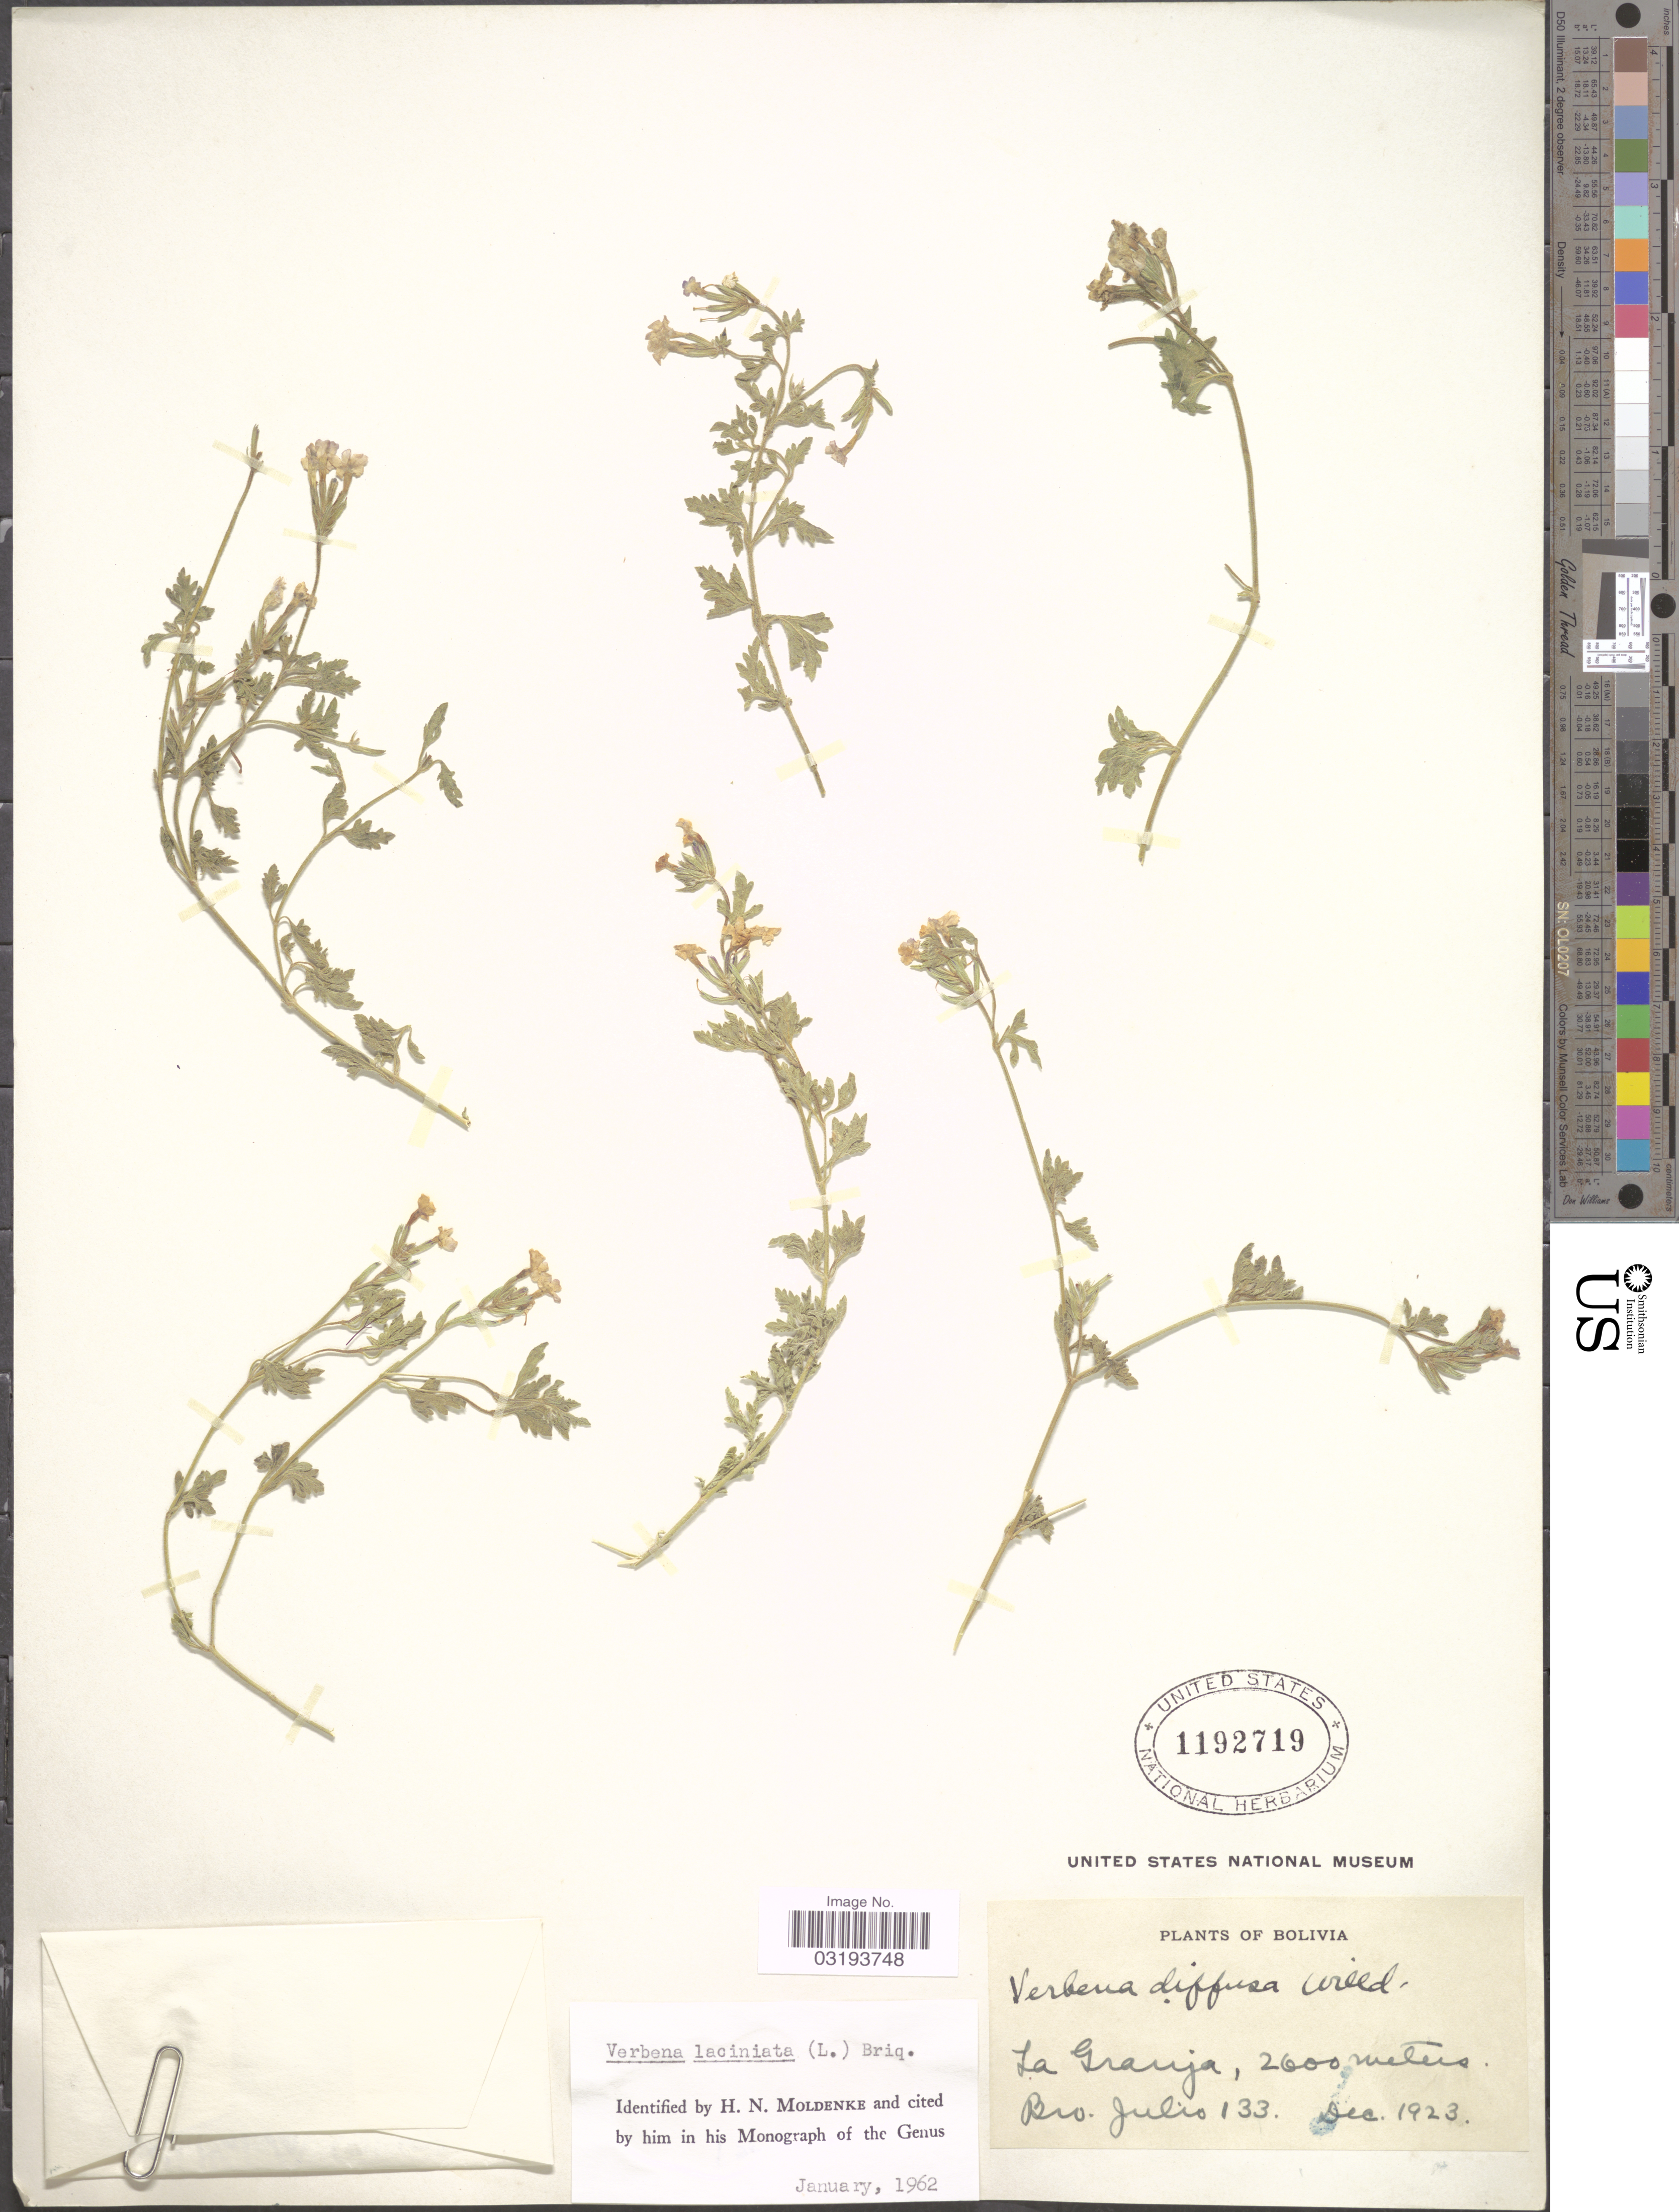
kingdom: Plantae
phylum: Tracheophyta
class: Magnoliopsida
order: Lamiales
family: Verbenaceae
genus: Verbena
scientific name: Verbena laciniata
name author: (L.) Briq.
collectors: Bro. Julio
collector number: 133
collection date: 1923-12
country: Bolivia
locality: La Granja.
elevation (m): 2600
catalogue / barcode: US 1192719